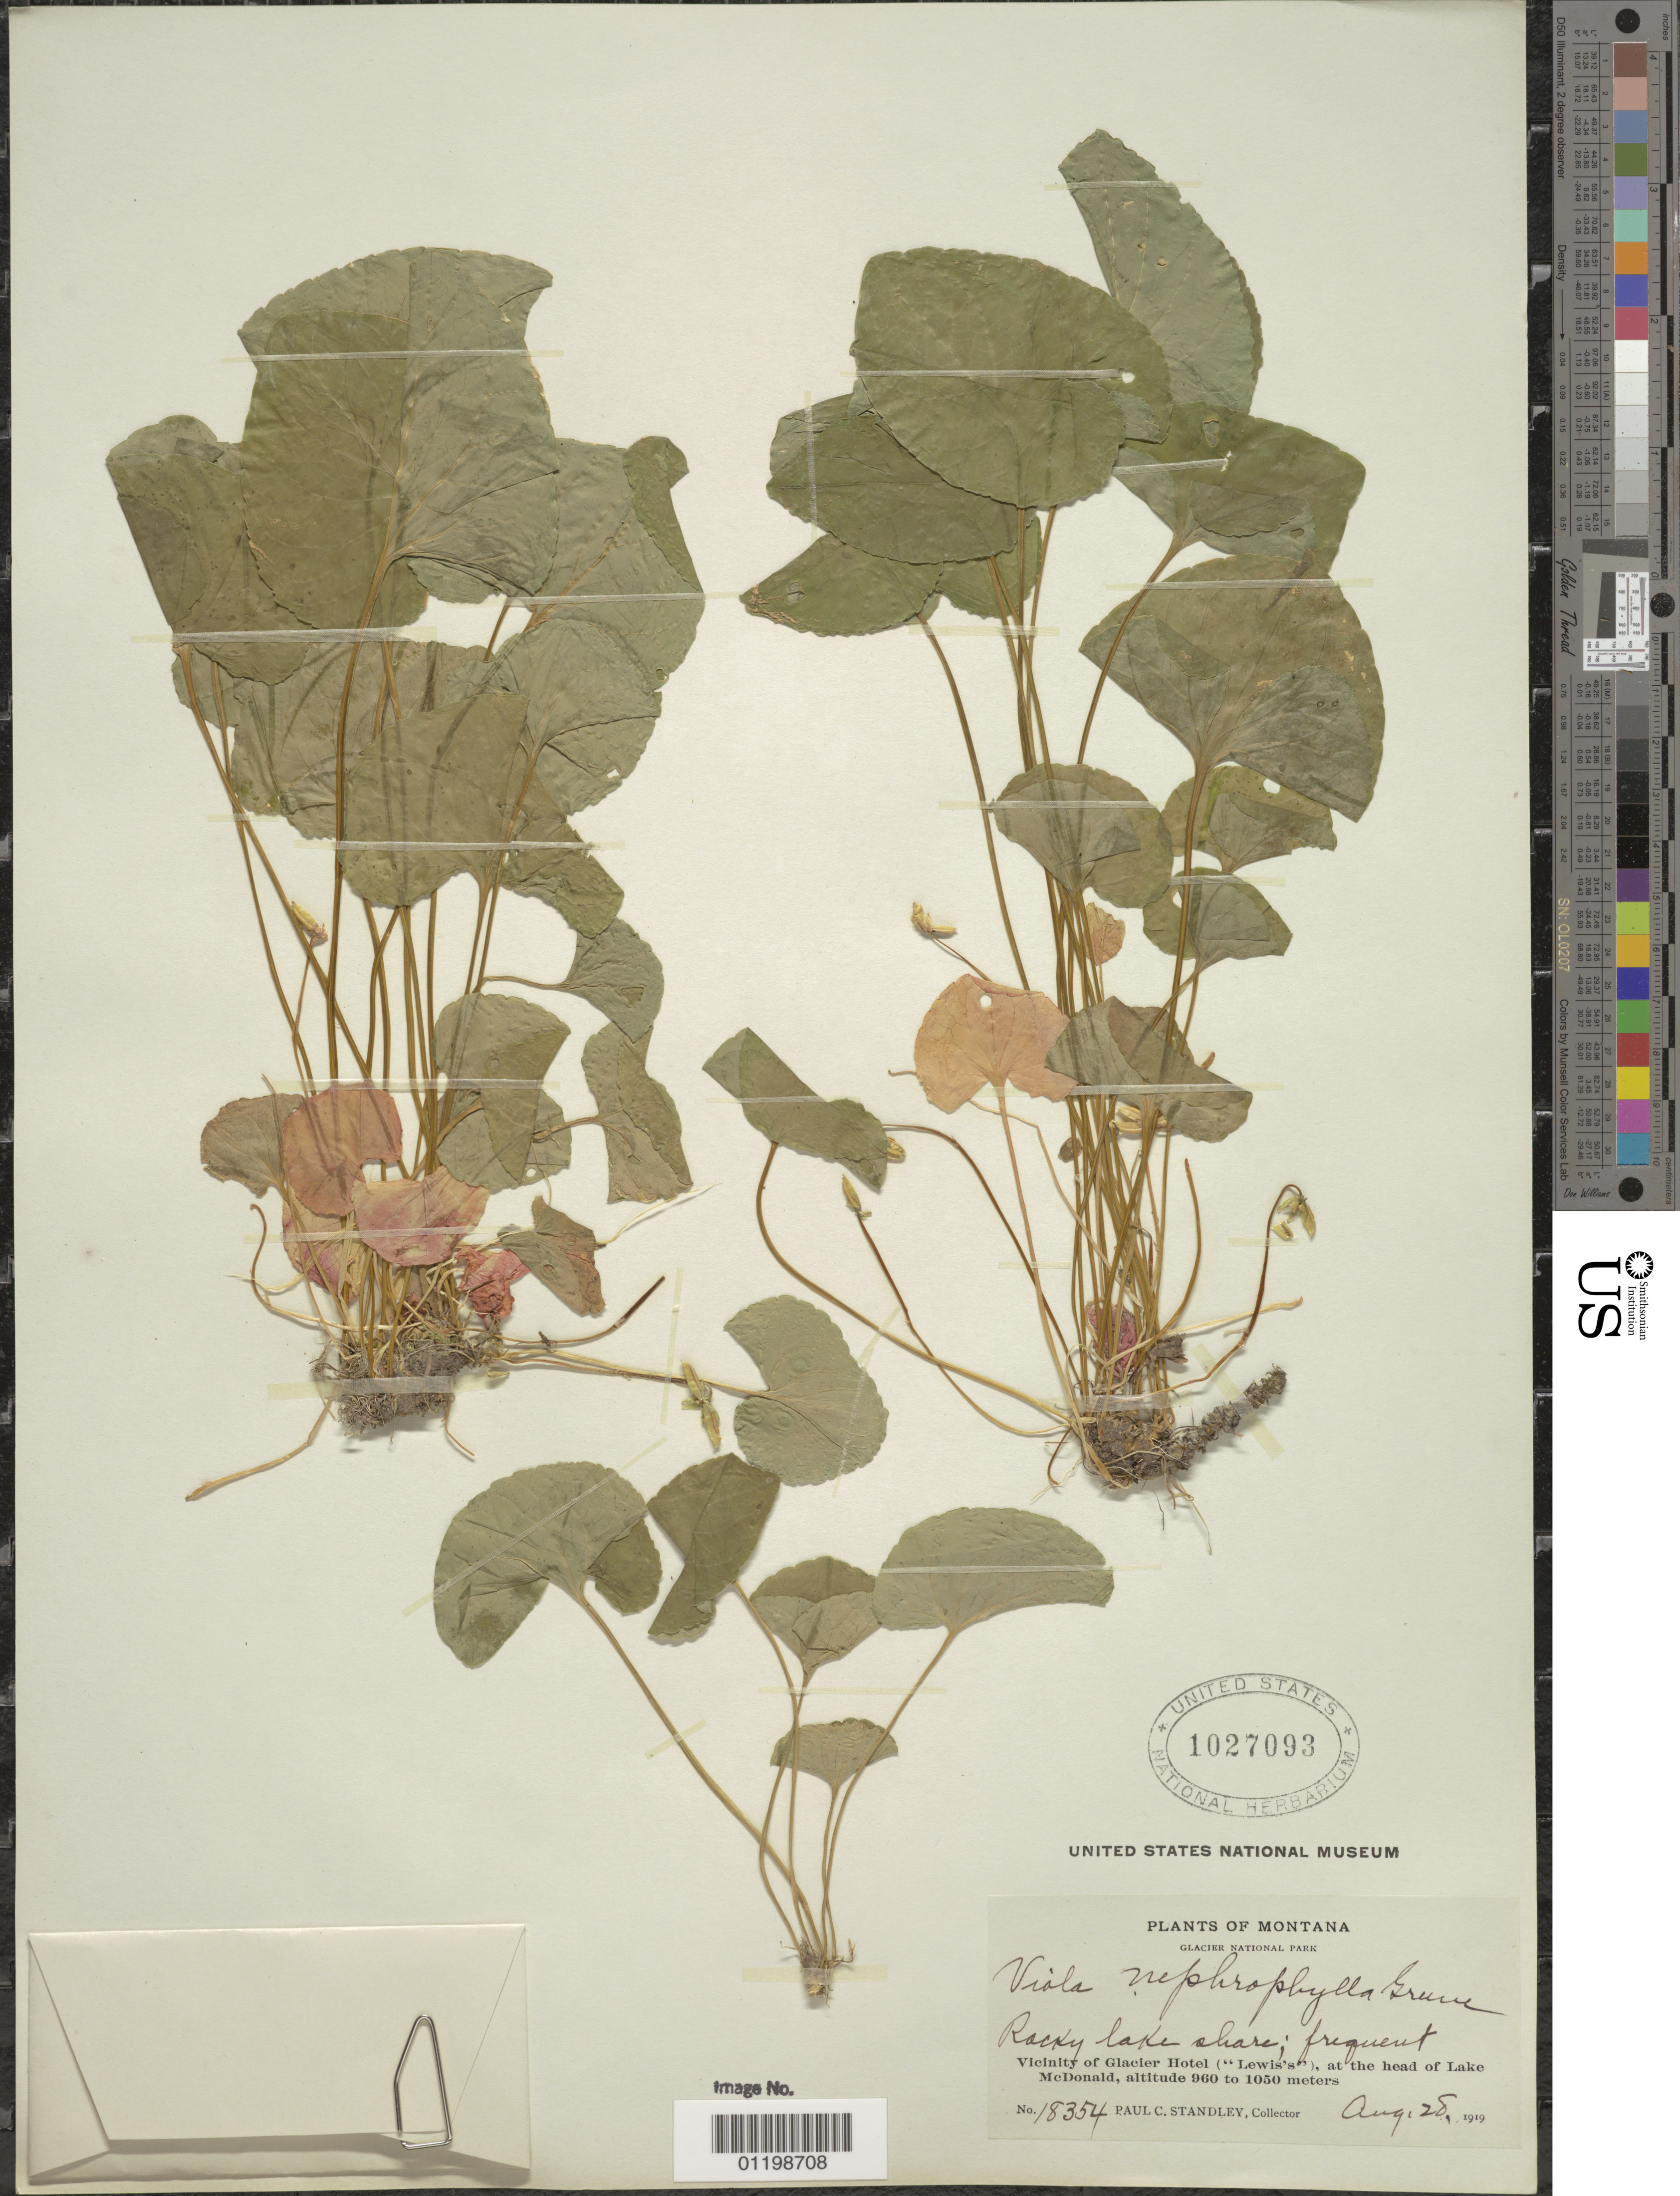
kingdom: Plantae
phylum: Tracheophyta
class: Magnoliopsida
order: Malpighiales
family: Violaceae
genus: Viola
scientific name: Viola nephrophylla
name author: Greene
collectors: P. C. Standley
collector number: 18354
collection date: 1919-08-28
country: United States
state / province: Montana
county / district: Flathead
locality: Glacier National Park, vicinity of Glacier Hotel ("Lewis's"), at the head of Lake McDonald.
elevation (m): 960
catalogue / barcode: US 1027093